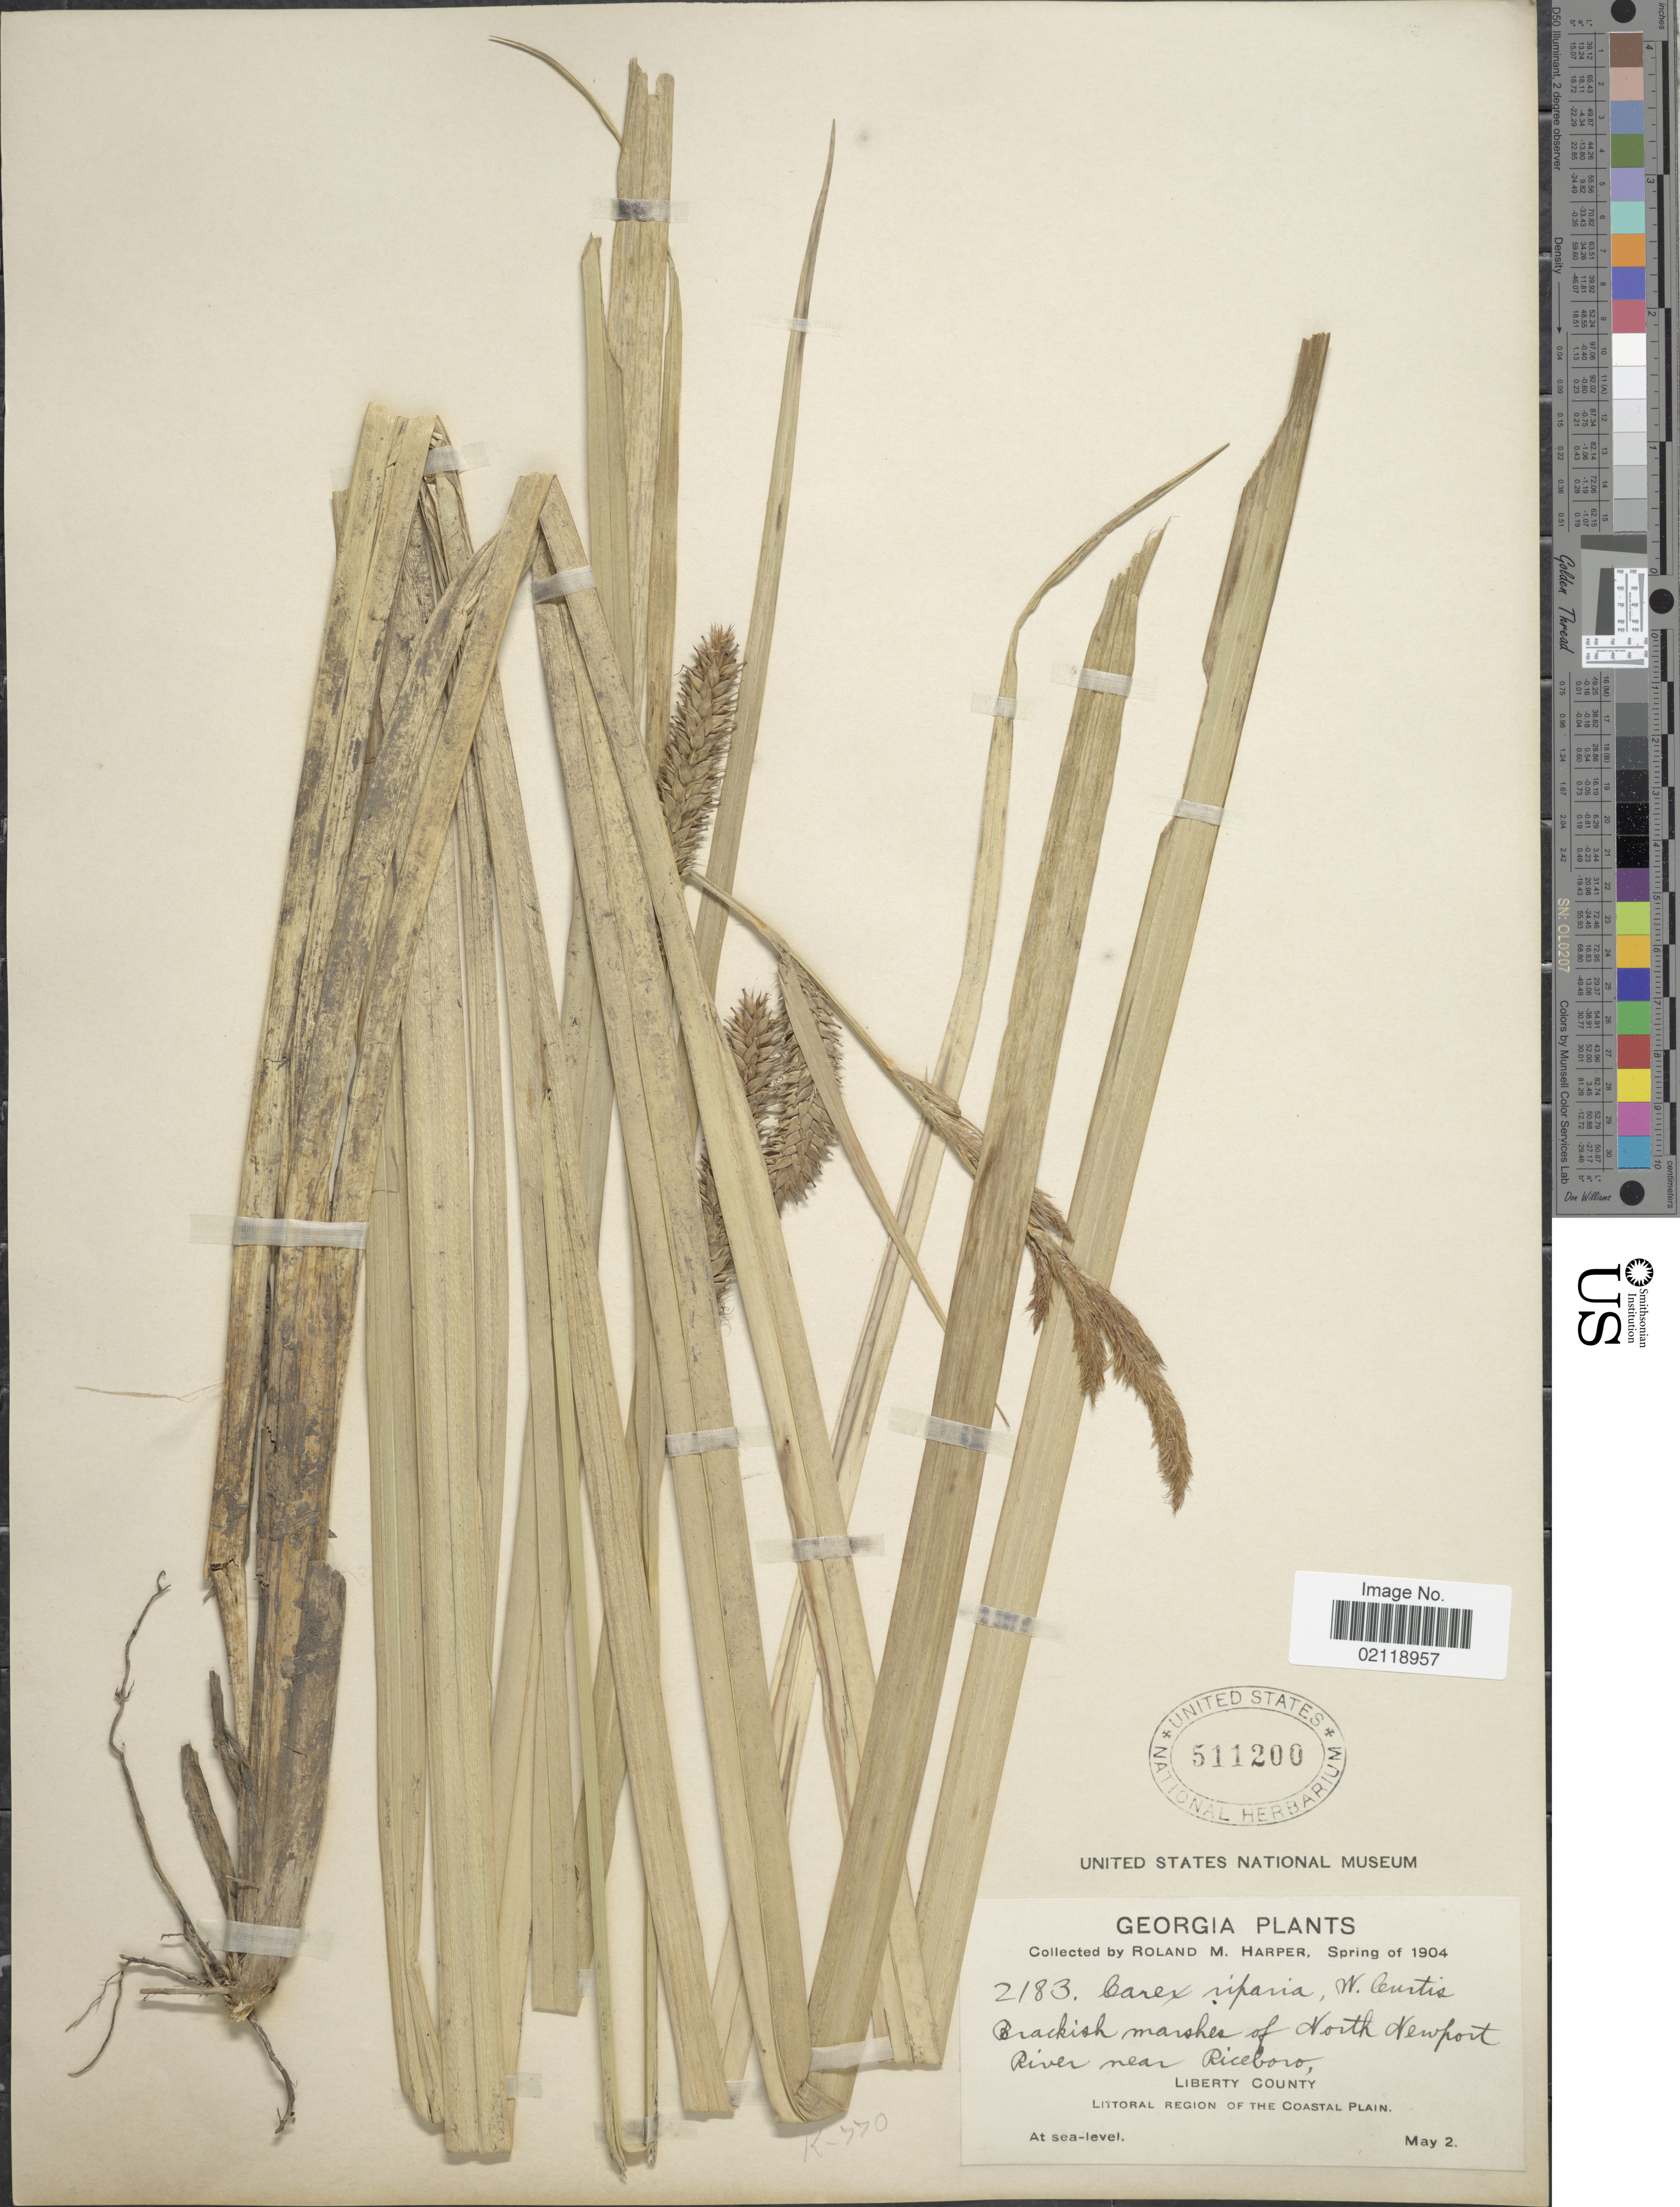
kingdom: Plantae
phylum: Tracheophyta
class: Liliopsida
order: Poales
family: Cyperaceae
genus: Carex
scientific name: Carex lacustris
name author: Willd.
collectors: R. M. Harper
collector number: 2183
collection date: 1904-05-02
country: United States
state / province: Georgia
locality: Brackish marshes of North Newport. River near Riceboro, Liberty County. Littoral Region of the Coastal Plain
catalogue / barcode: US 511200